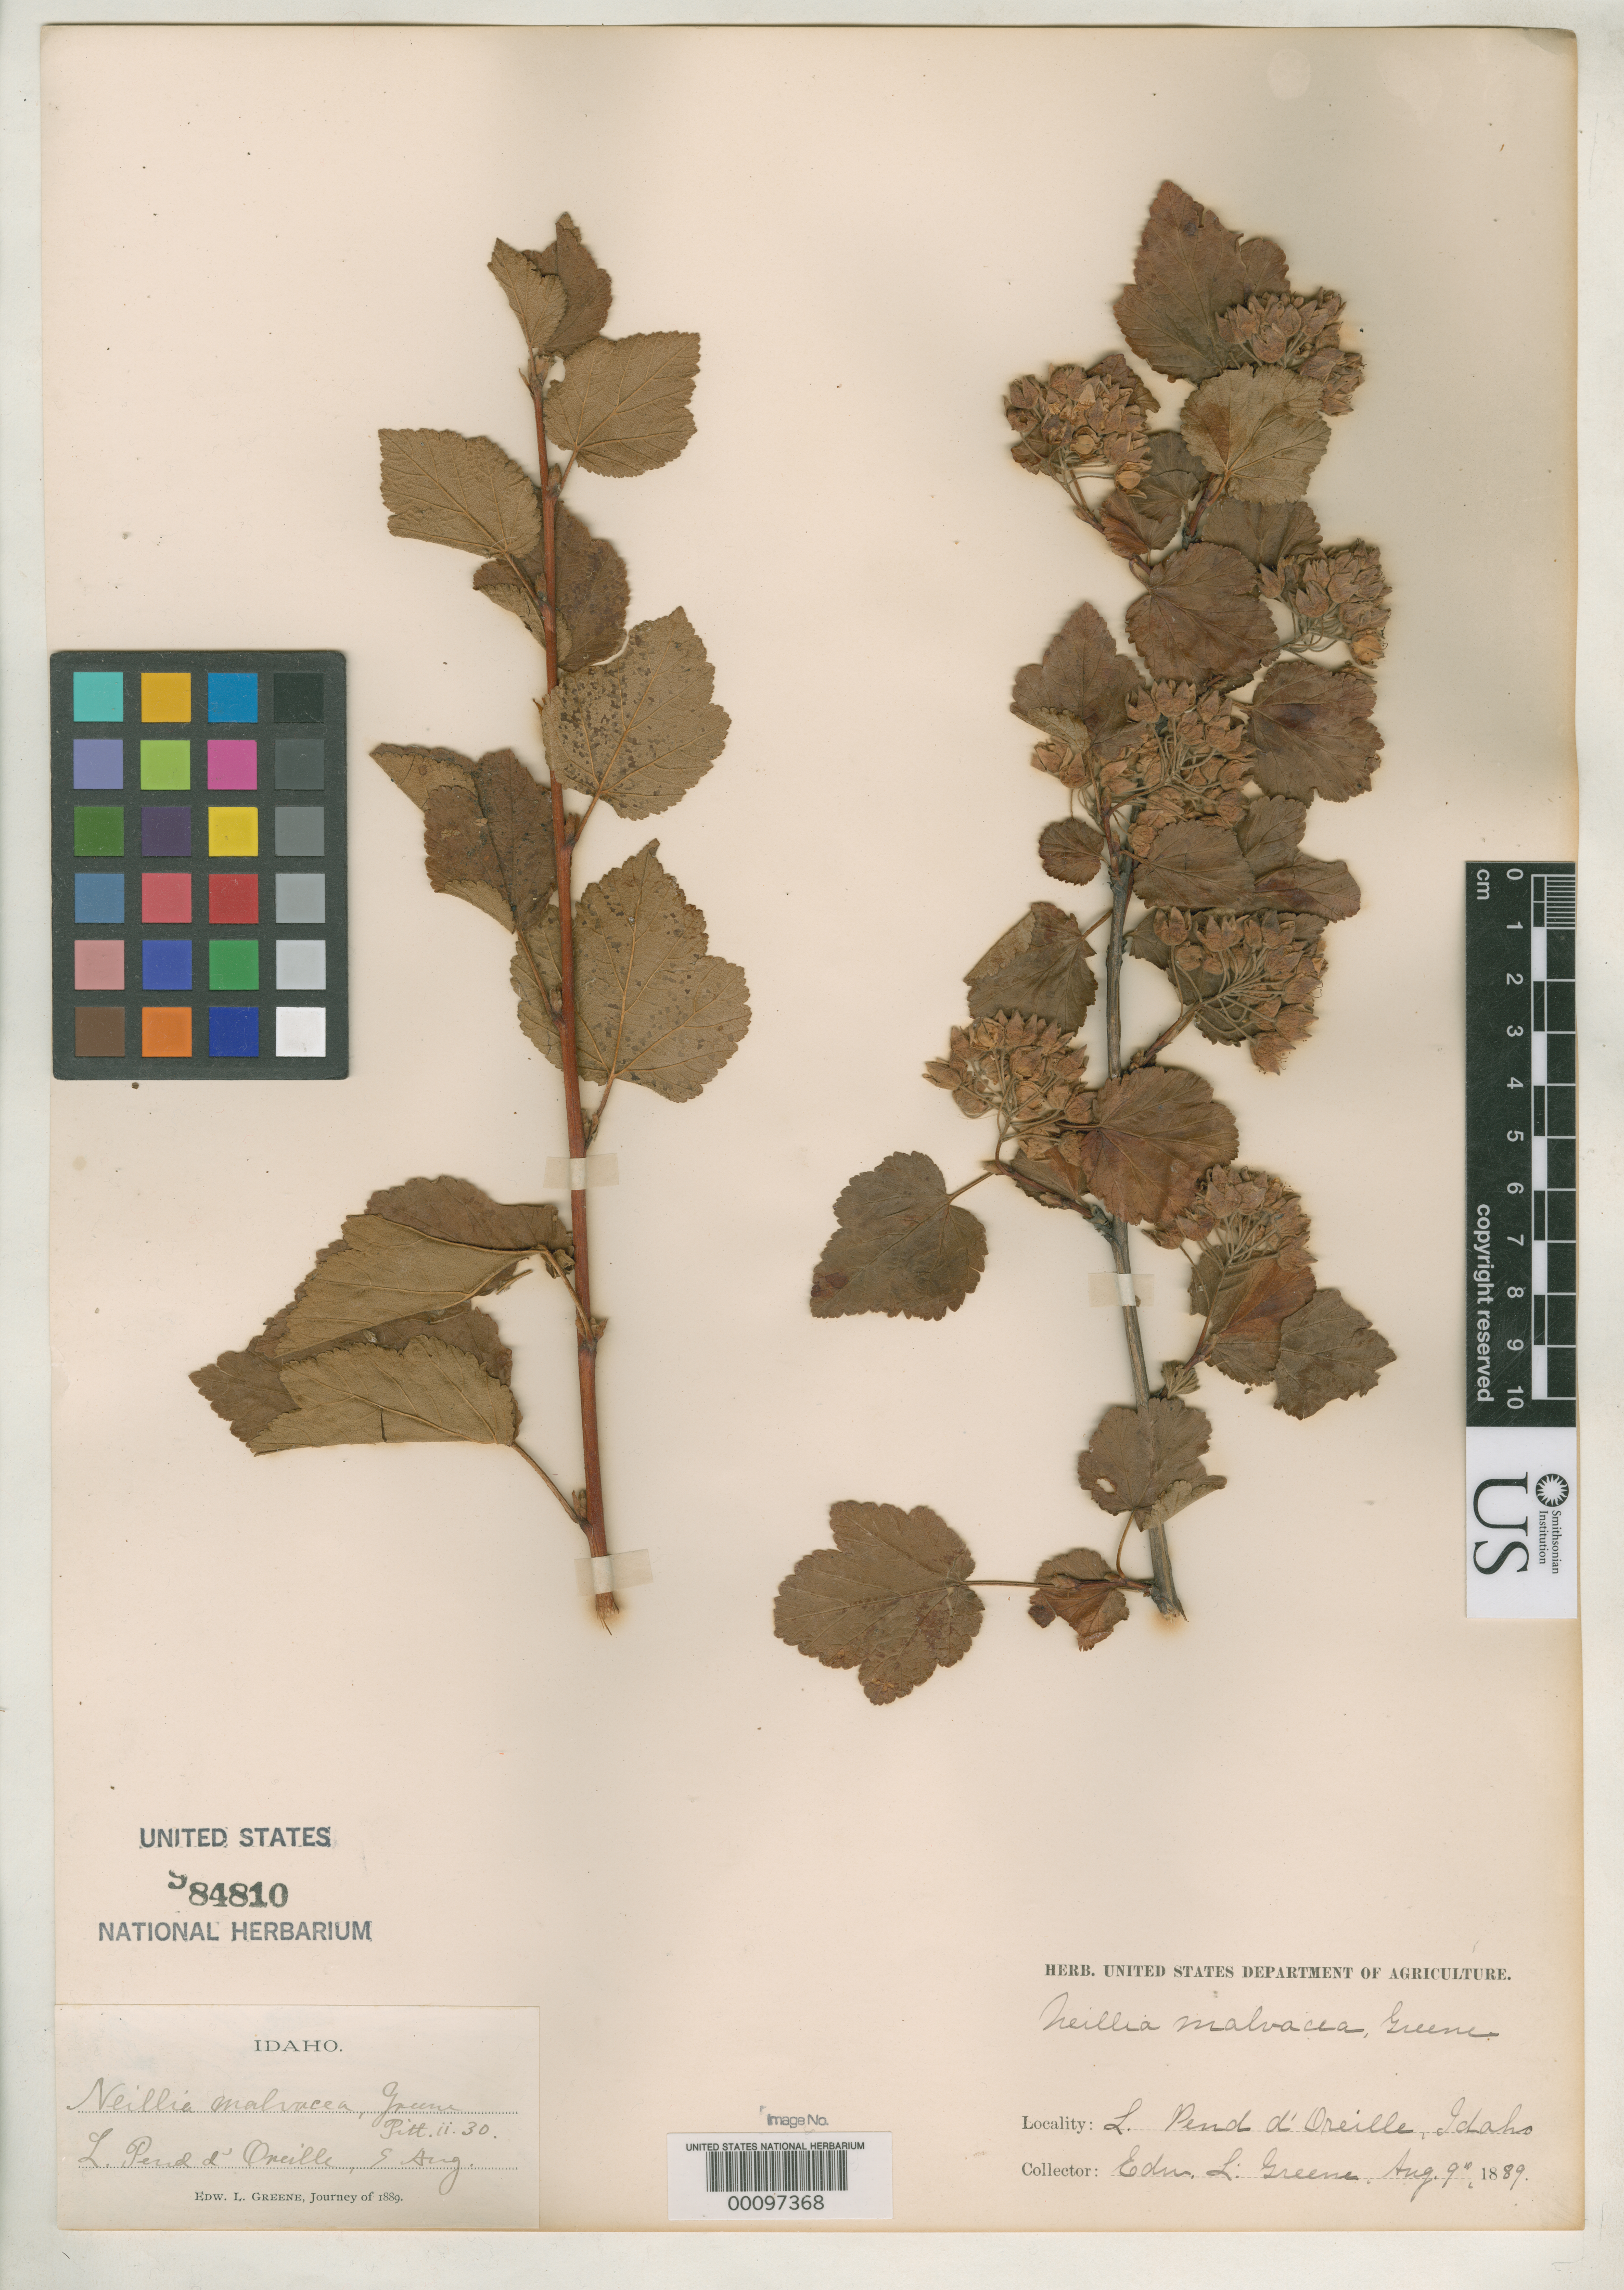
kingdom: Plantae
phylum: Tracheophyta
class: Magnoliopsida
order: Rosales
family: Rosaceae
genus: Neillia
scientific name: Neillia malvacea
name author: Greene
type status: Isotype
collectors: E. L. Greene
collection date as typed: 09 Aug 1899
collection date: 1899-08-09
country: United States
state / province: Idaho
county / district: Bonner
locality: Lake Pend Oreille.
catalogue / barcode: US 84810